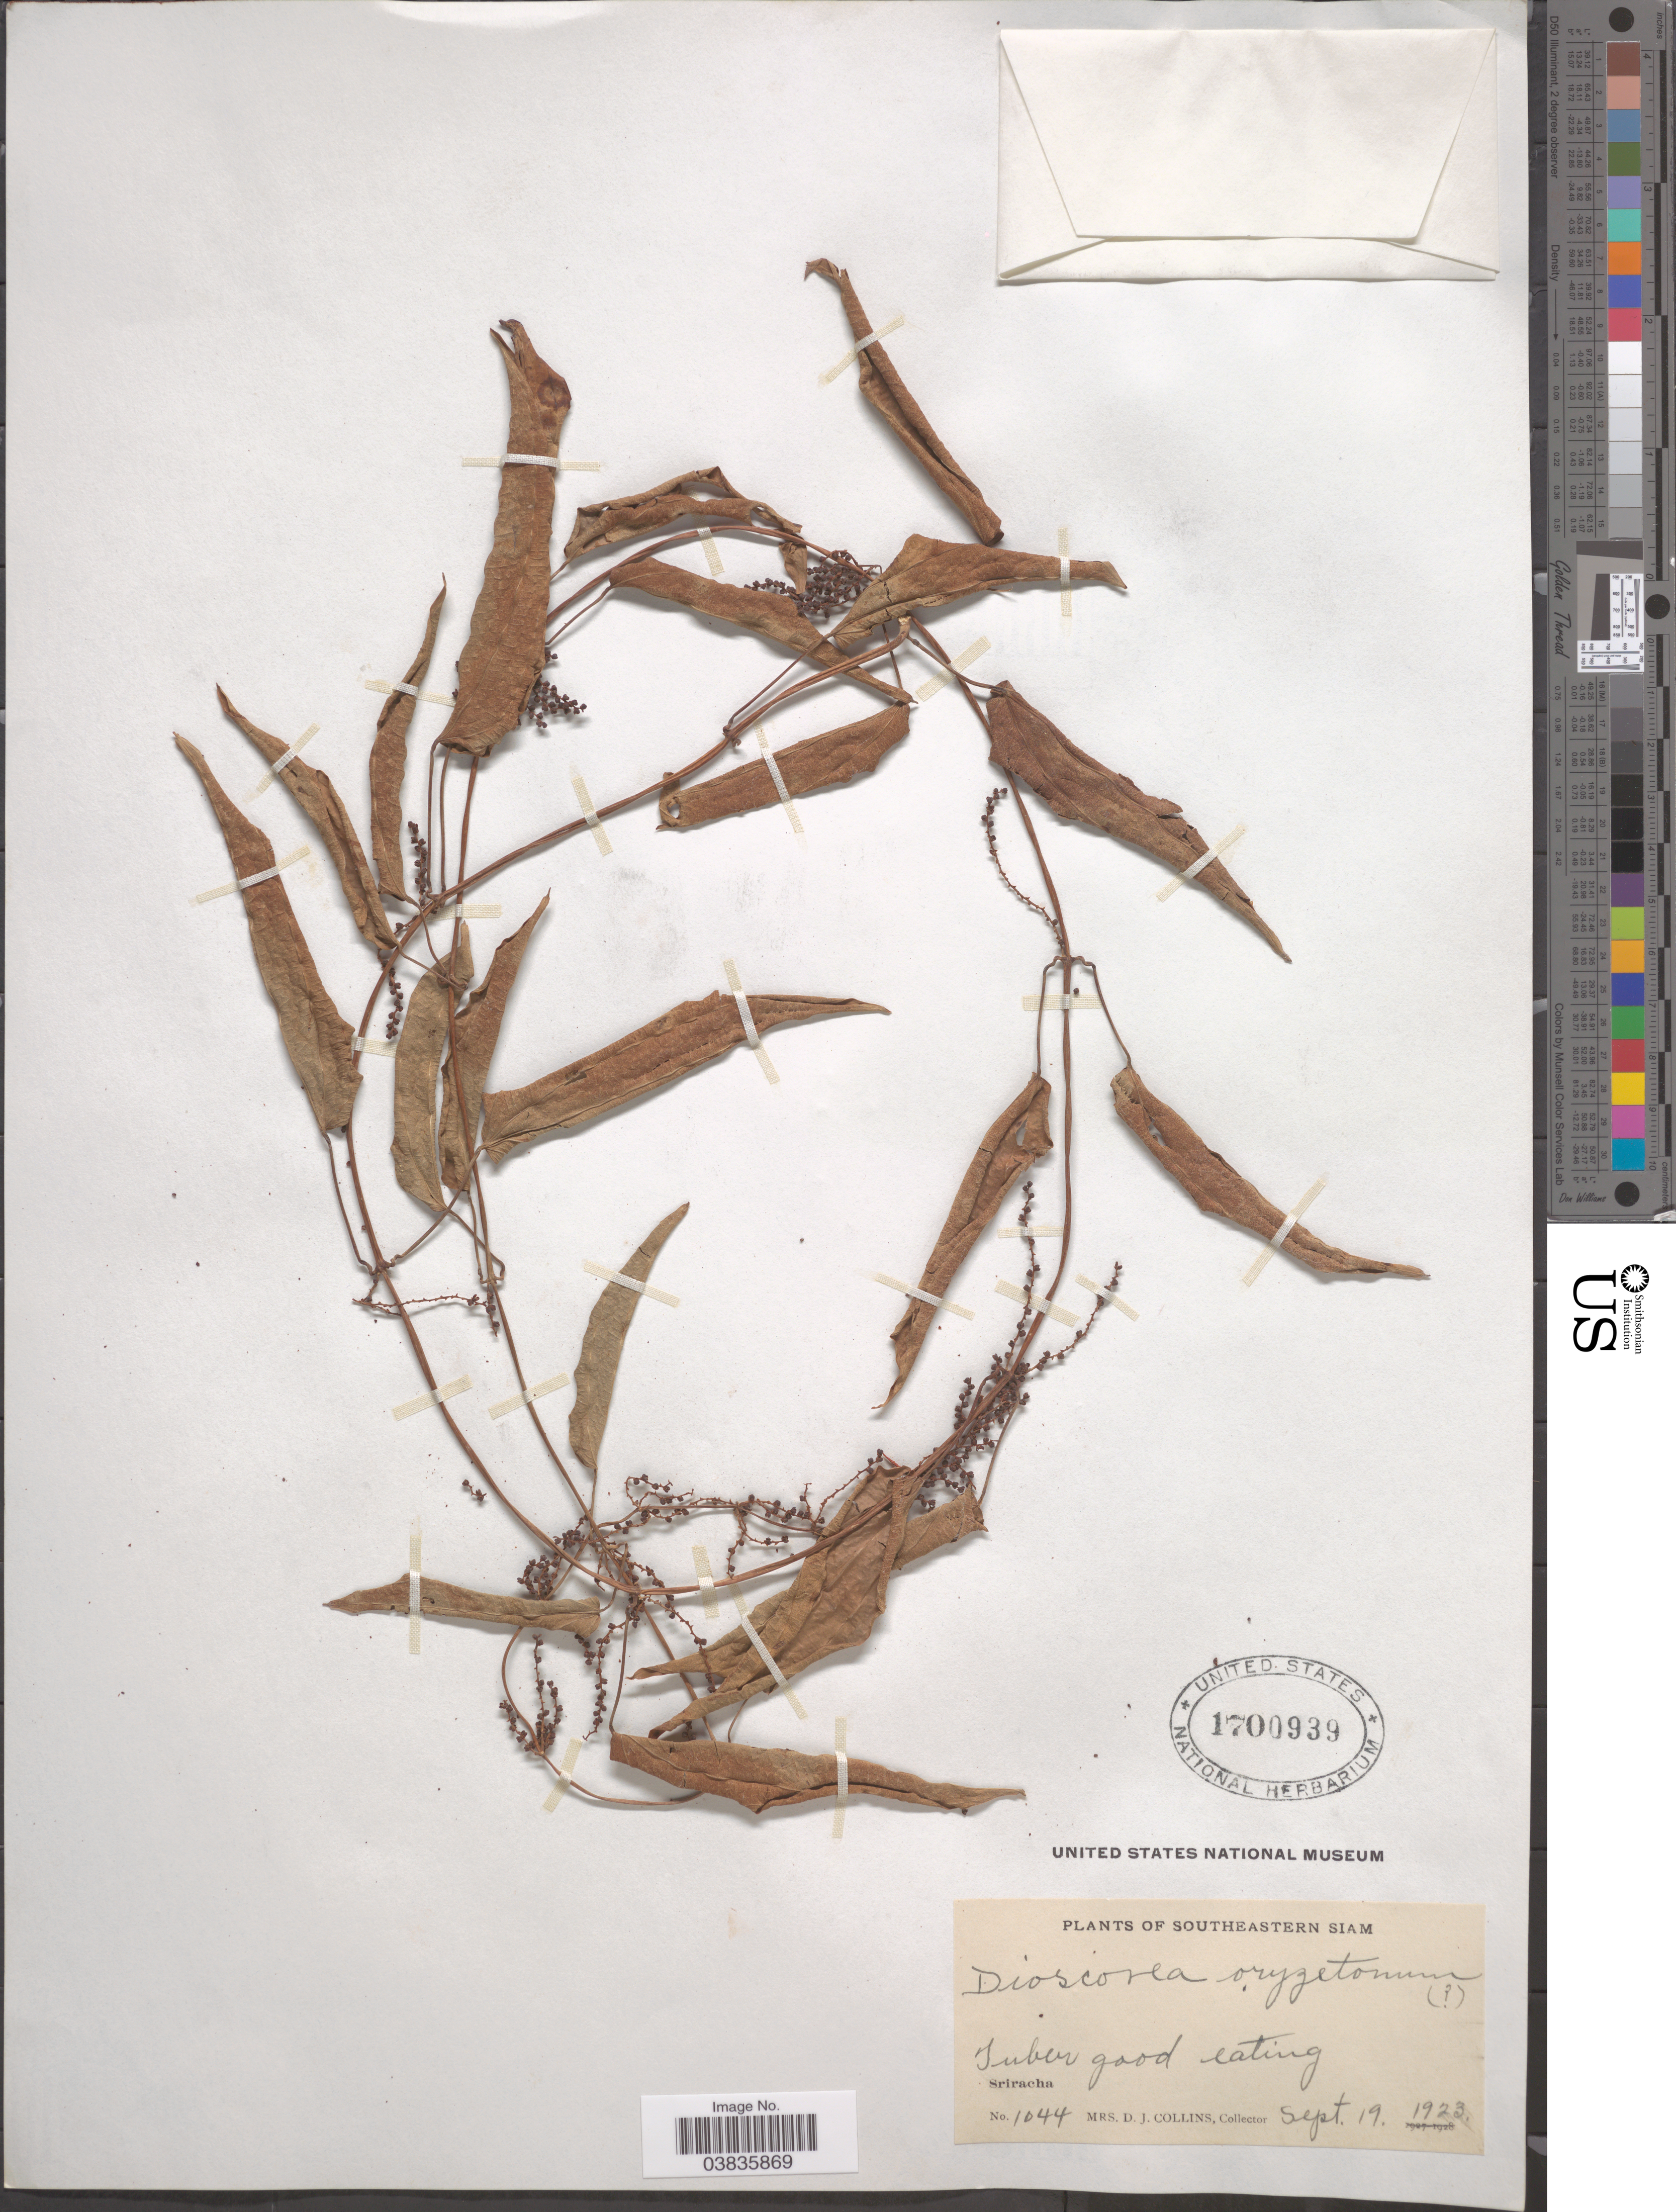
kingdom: Plantae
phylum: Tracheophyta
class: Liliopsida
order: Dioscoreales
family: Dioscoreaceae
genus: Dioscorea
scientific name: Dioscorea oryzetorum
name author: Prain & Burkill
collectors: Mrs. D. J. Collins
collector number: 1044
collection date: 1923-09-19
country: Thailand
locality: Southeastern Siam. Sriracha.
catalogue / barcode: US 1700939